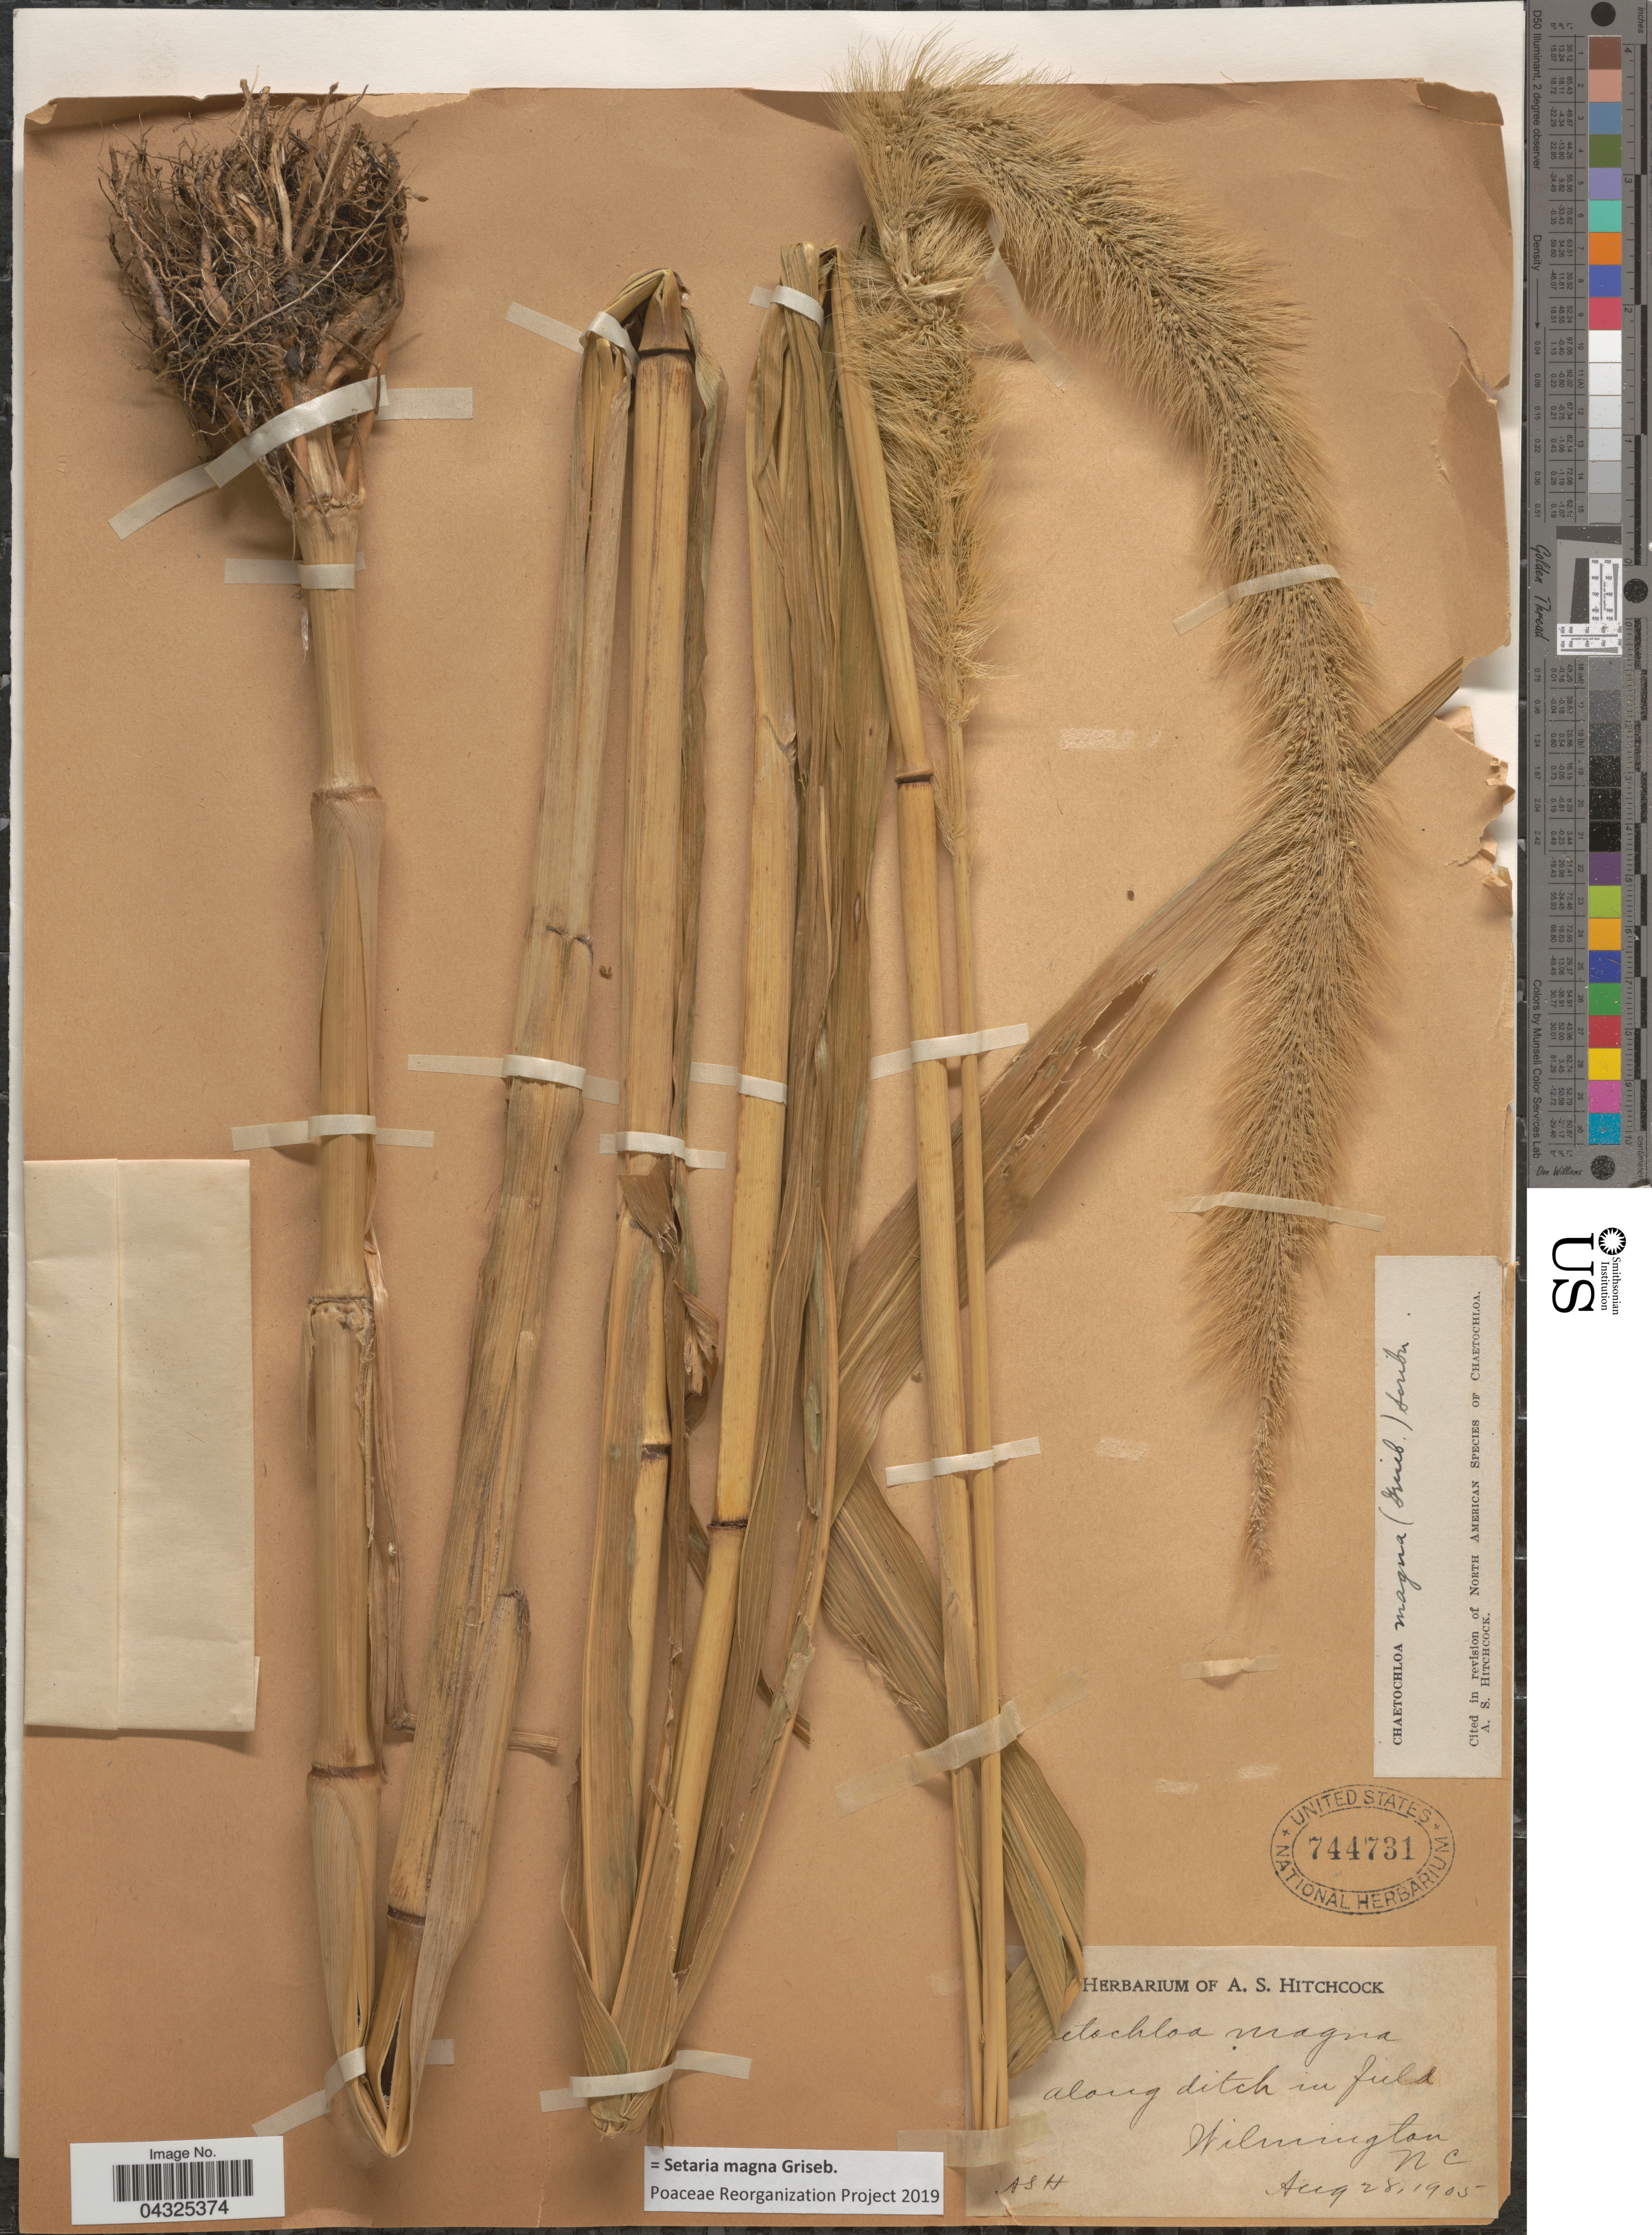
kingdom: Plantae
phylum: Tracheophyta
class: Liliopsida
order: Poales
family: Poaceae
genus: Setaria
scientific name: Setaria magna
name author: Griseb.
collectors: A. S. Hitchcock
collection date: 1905-08-28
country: United States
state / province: North Carolina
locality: Along ditch in field. Wilmington.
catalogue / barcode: US 744731